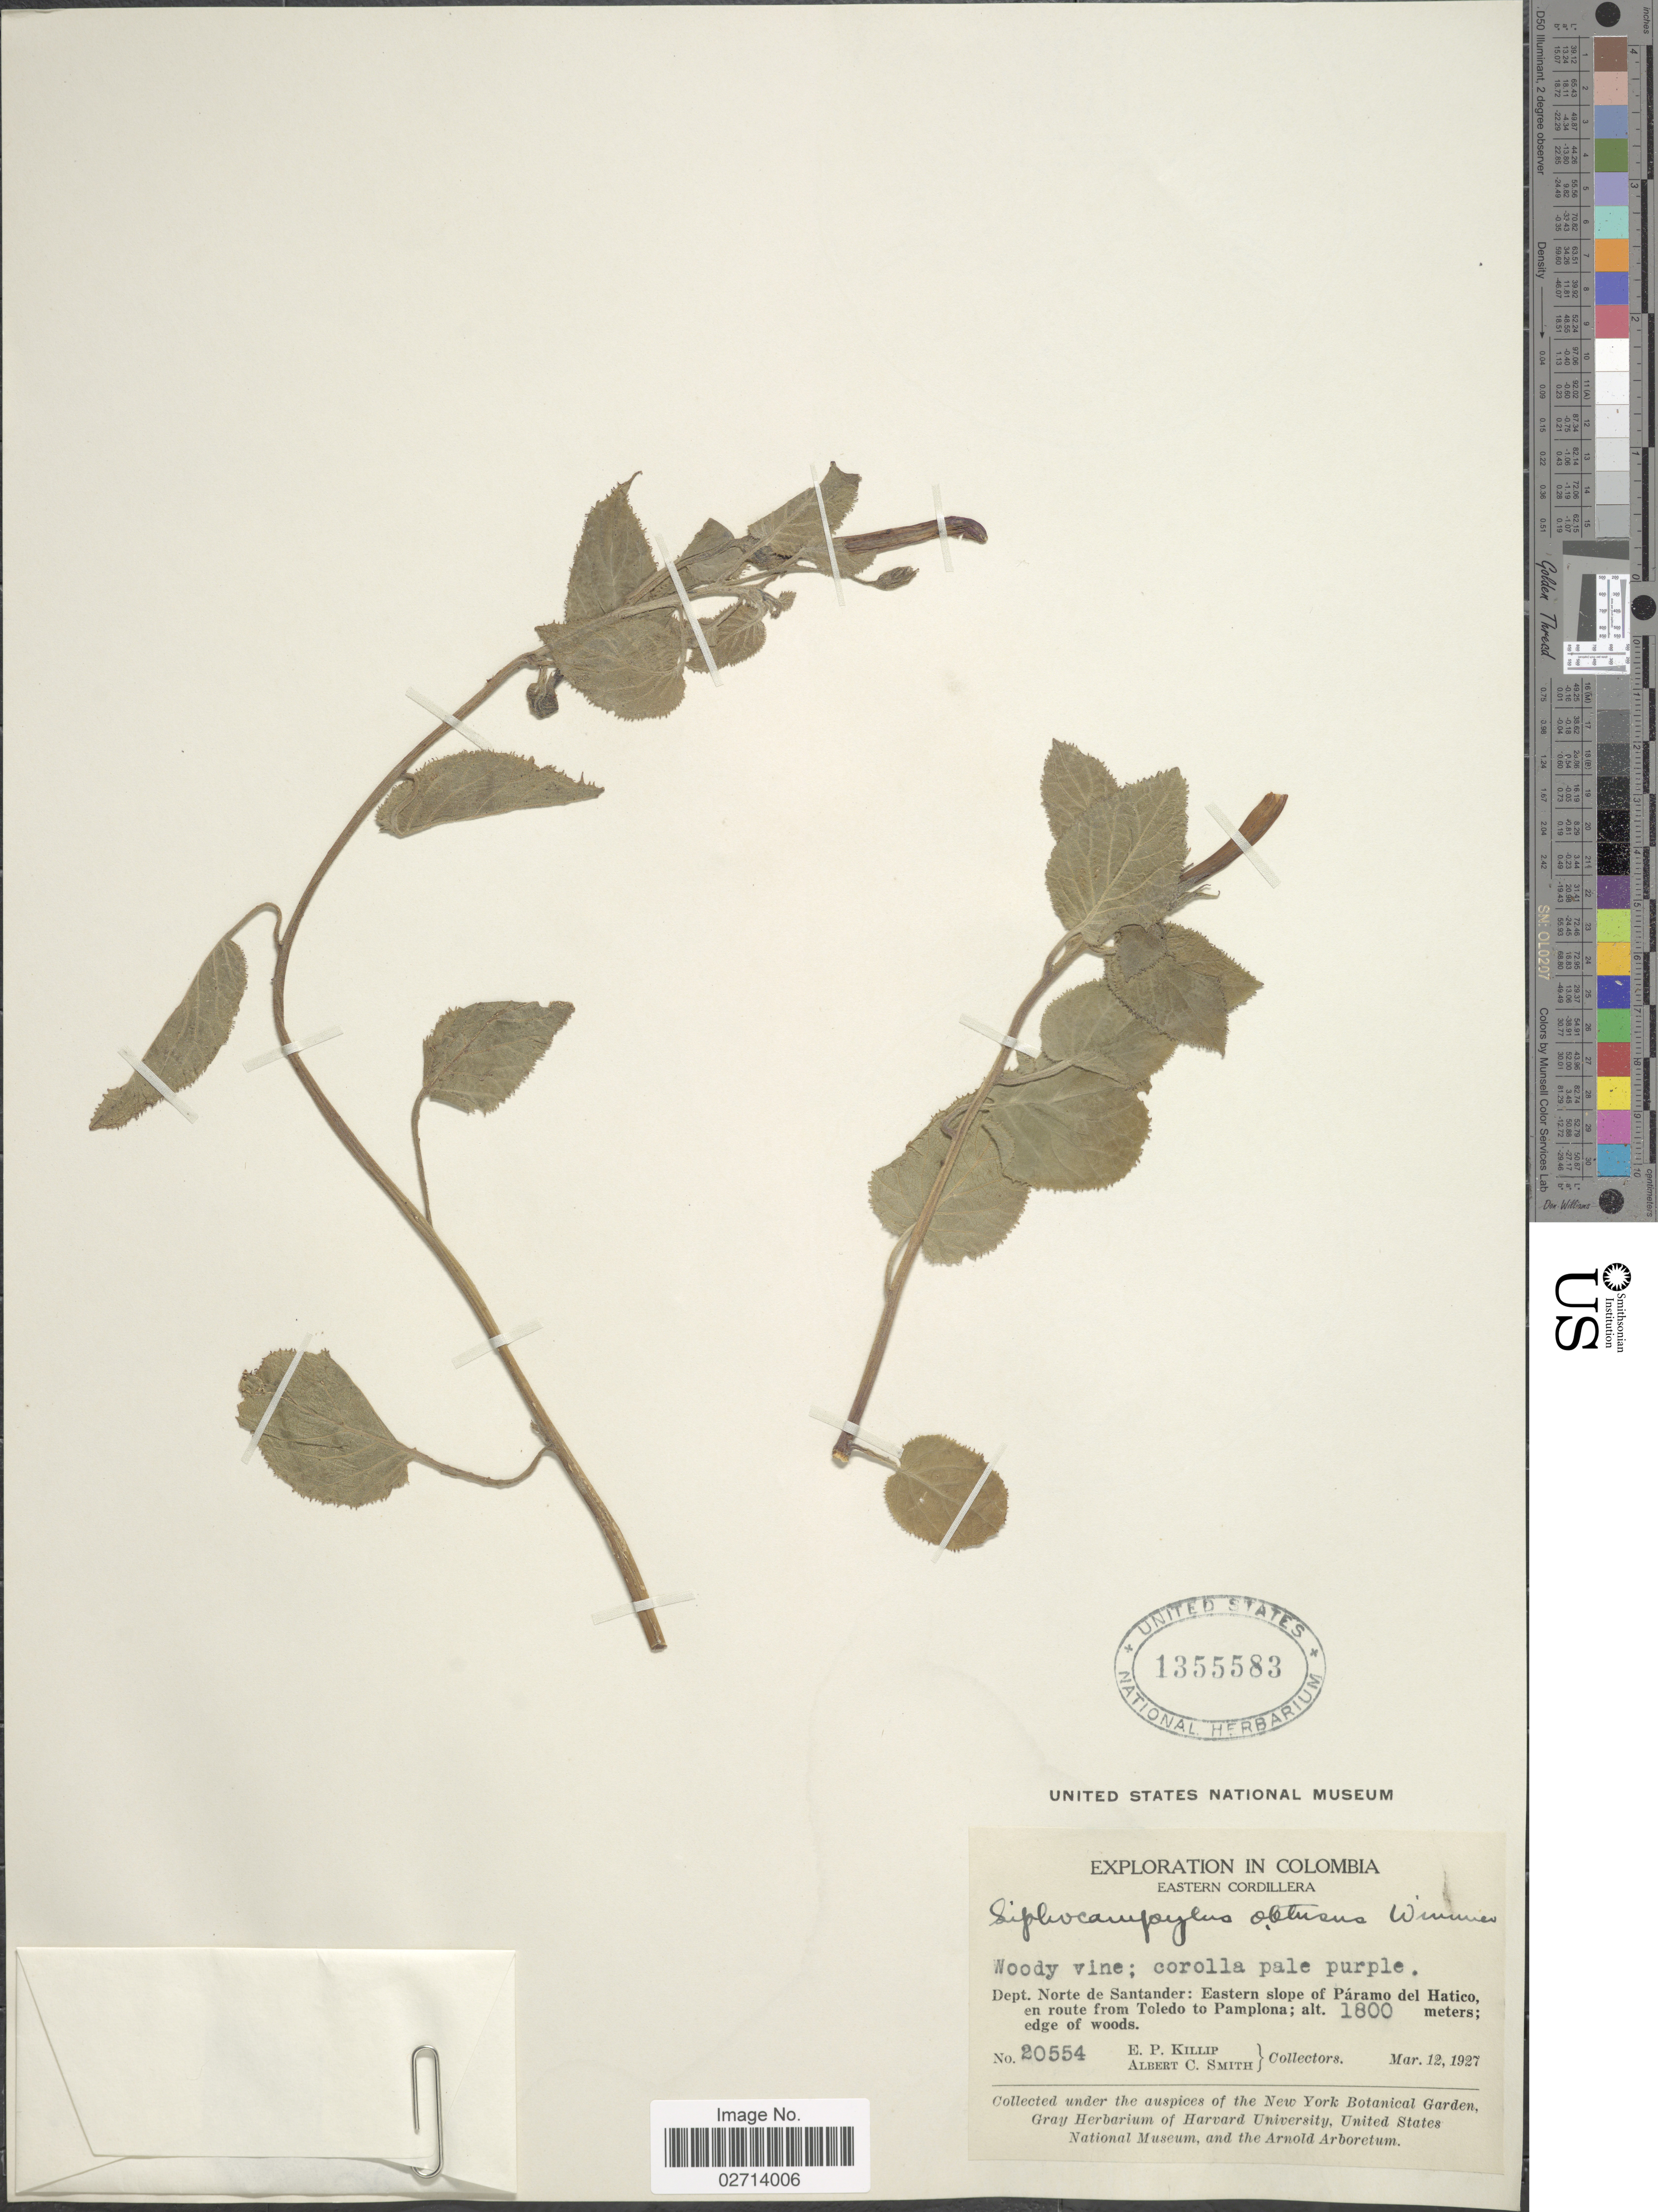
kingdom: Plantae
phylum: Tracheophyta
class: Magnoliopsida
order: Asterales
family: Campanulaceae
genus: Siphocampylus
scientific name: Siphocampylus obtusus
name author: E. Wimm.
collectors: E. P. Killip & A. C. Smith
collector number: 20554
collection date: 1927-03-12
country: Colombia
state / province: Norte de Santander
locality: Eastern Cordillera. Dept. Norte de Santander: Eastern slope of Páramo del Hatico, en route from Toledo to Pamplona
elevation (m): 1800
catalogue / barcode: US 1355583